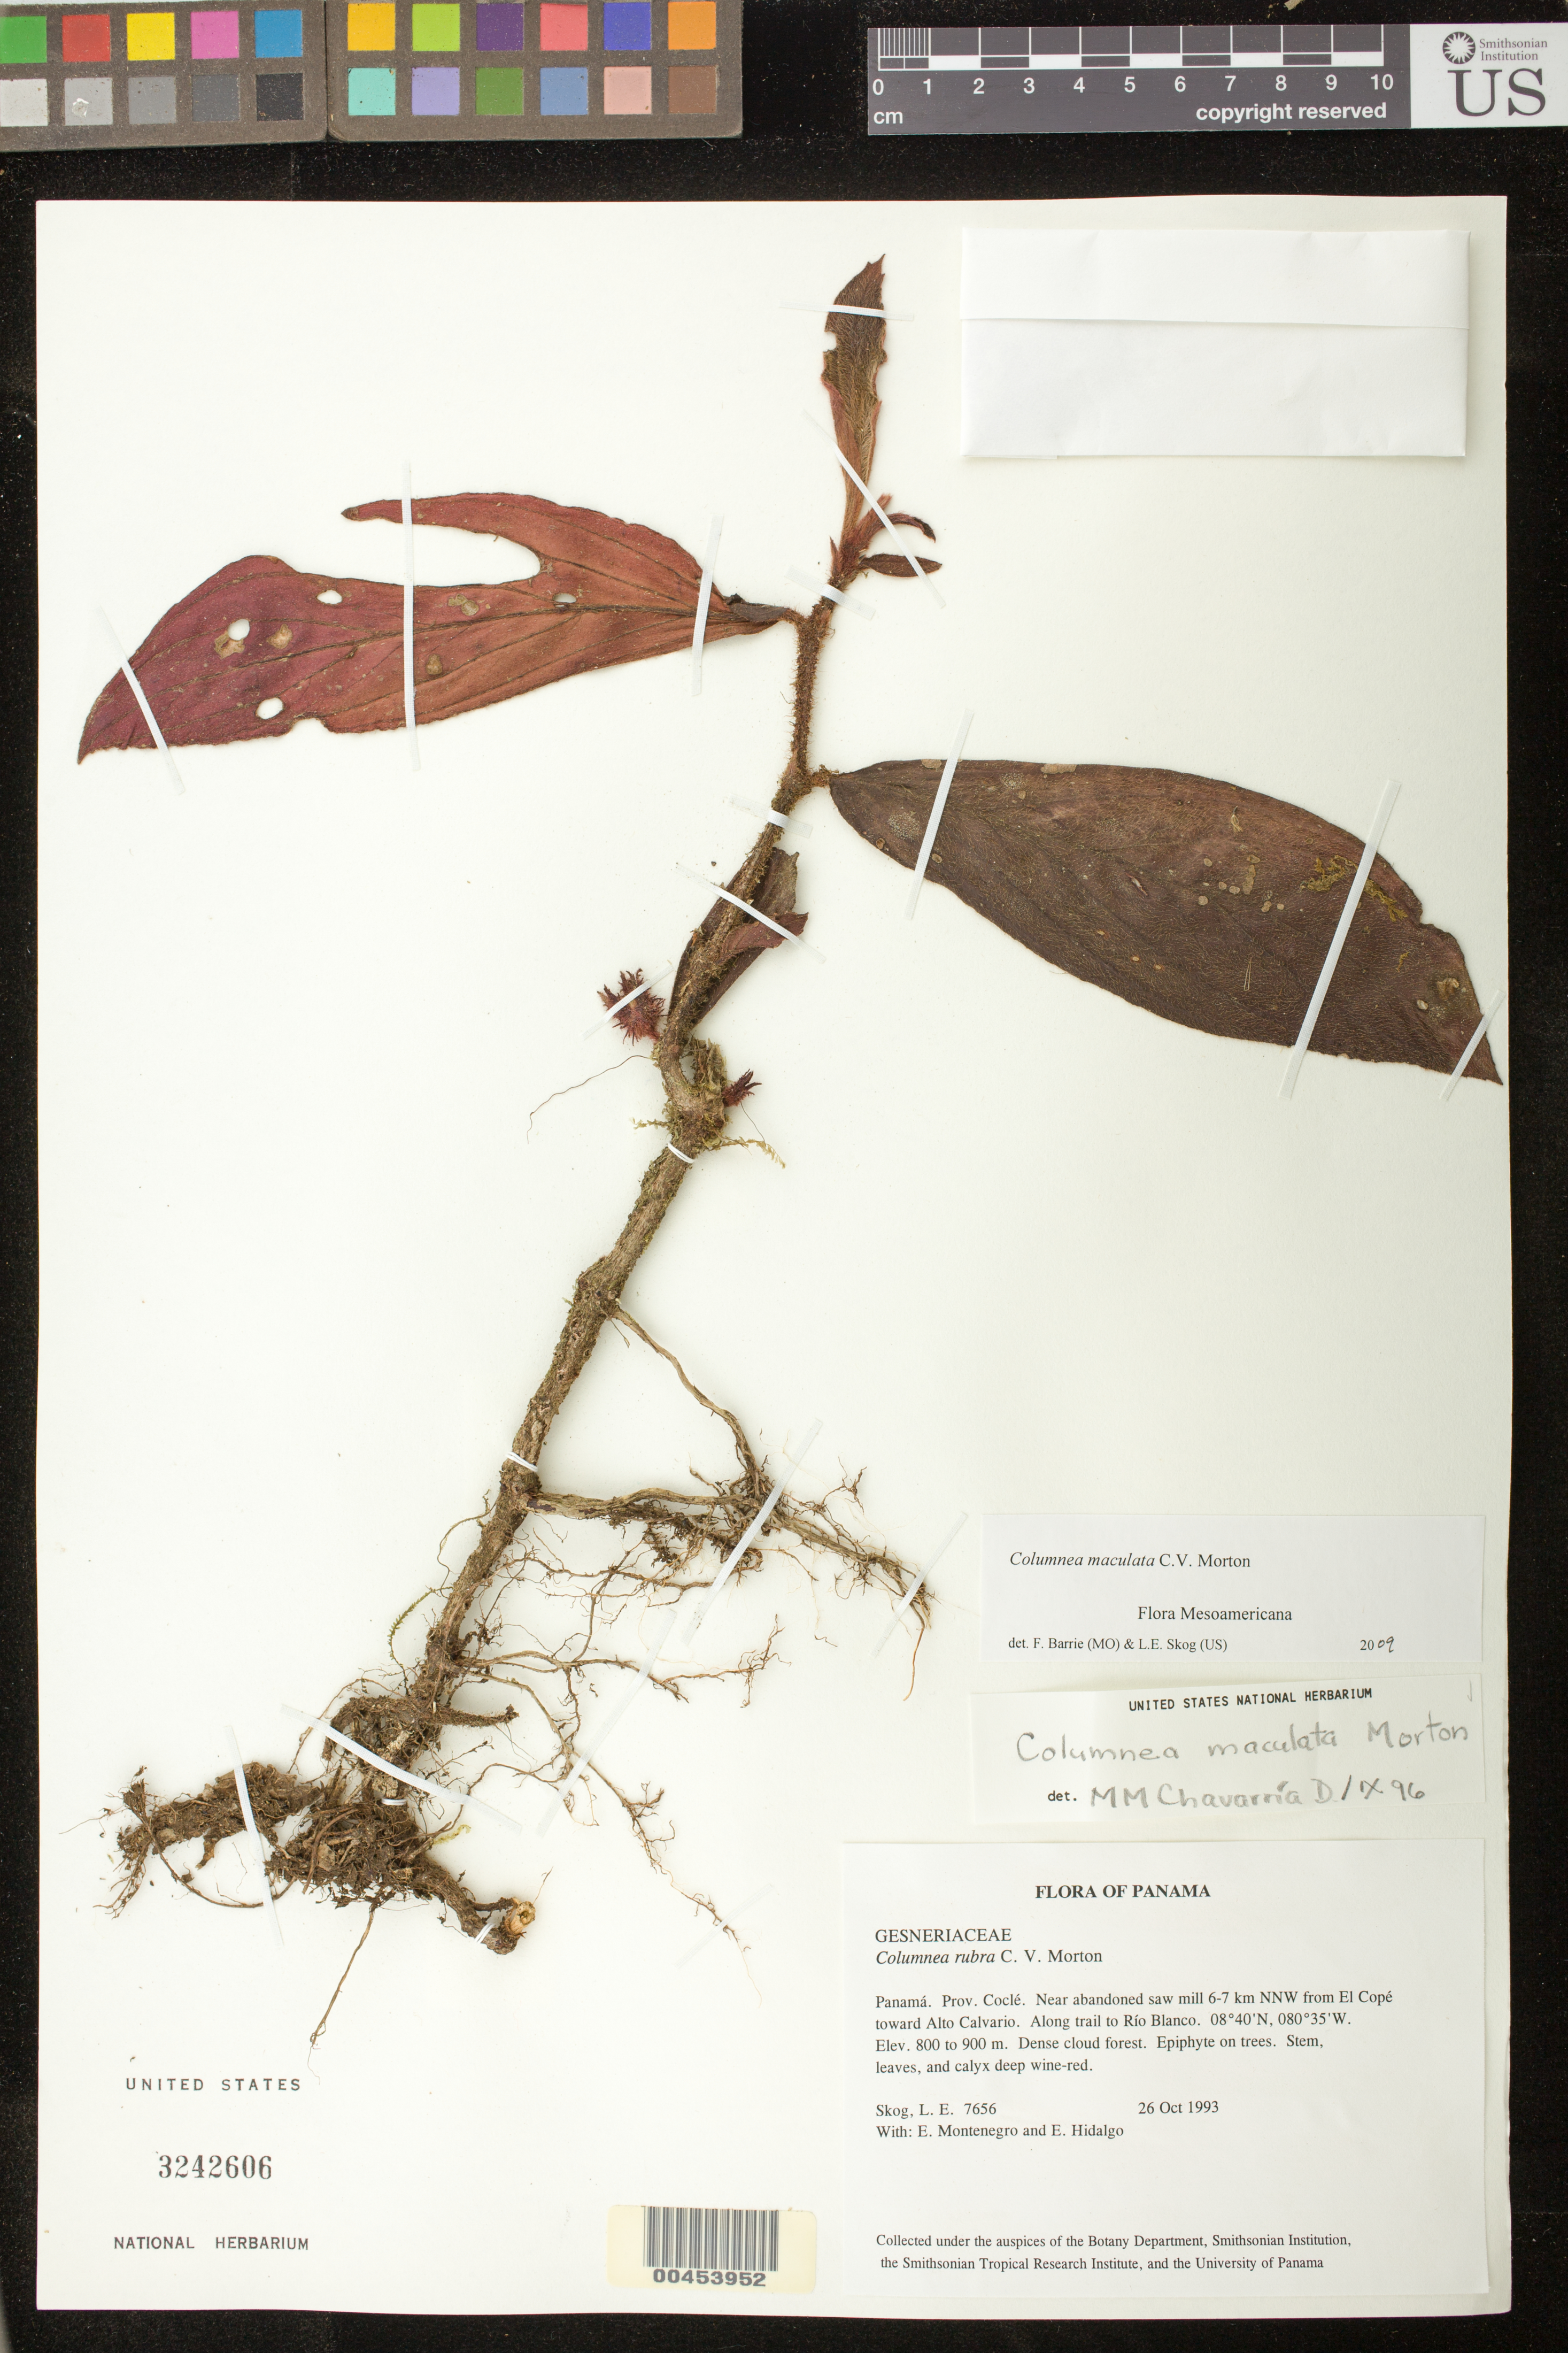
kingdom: Plantae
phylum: Tracheophyta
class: Magnoliopsida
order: Lamiales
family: Gesneriaceae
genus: Columnea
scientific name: Columnea maculata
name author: C.V. Morton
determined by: Skog, Laurence E.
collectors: L. E. Skog, E. Montenegro & E. Hildalgo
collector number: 7656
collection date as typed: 26 Oct 1993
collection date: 1993-10-26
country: Panama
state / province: Coclé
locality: Near abandoned sawmill 6-7 km NNW from El Copé toward Alto Calvario, along trail to Río Blanco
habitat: Dense cloud forest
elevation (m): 800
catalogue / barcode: US 3242606